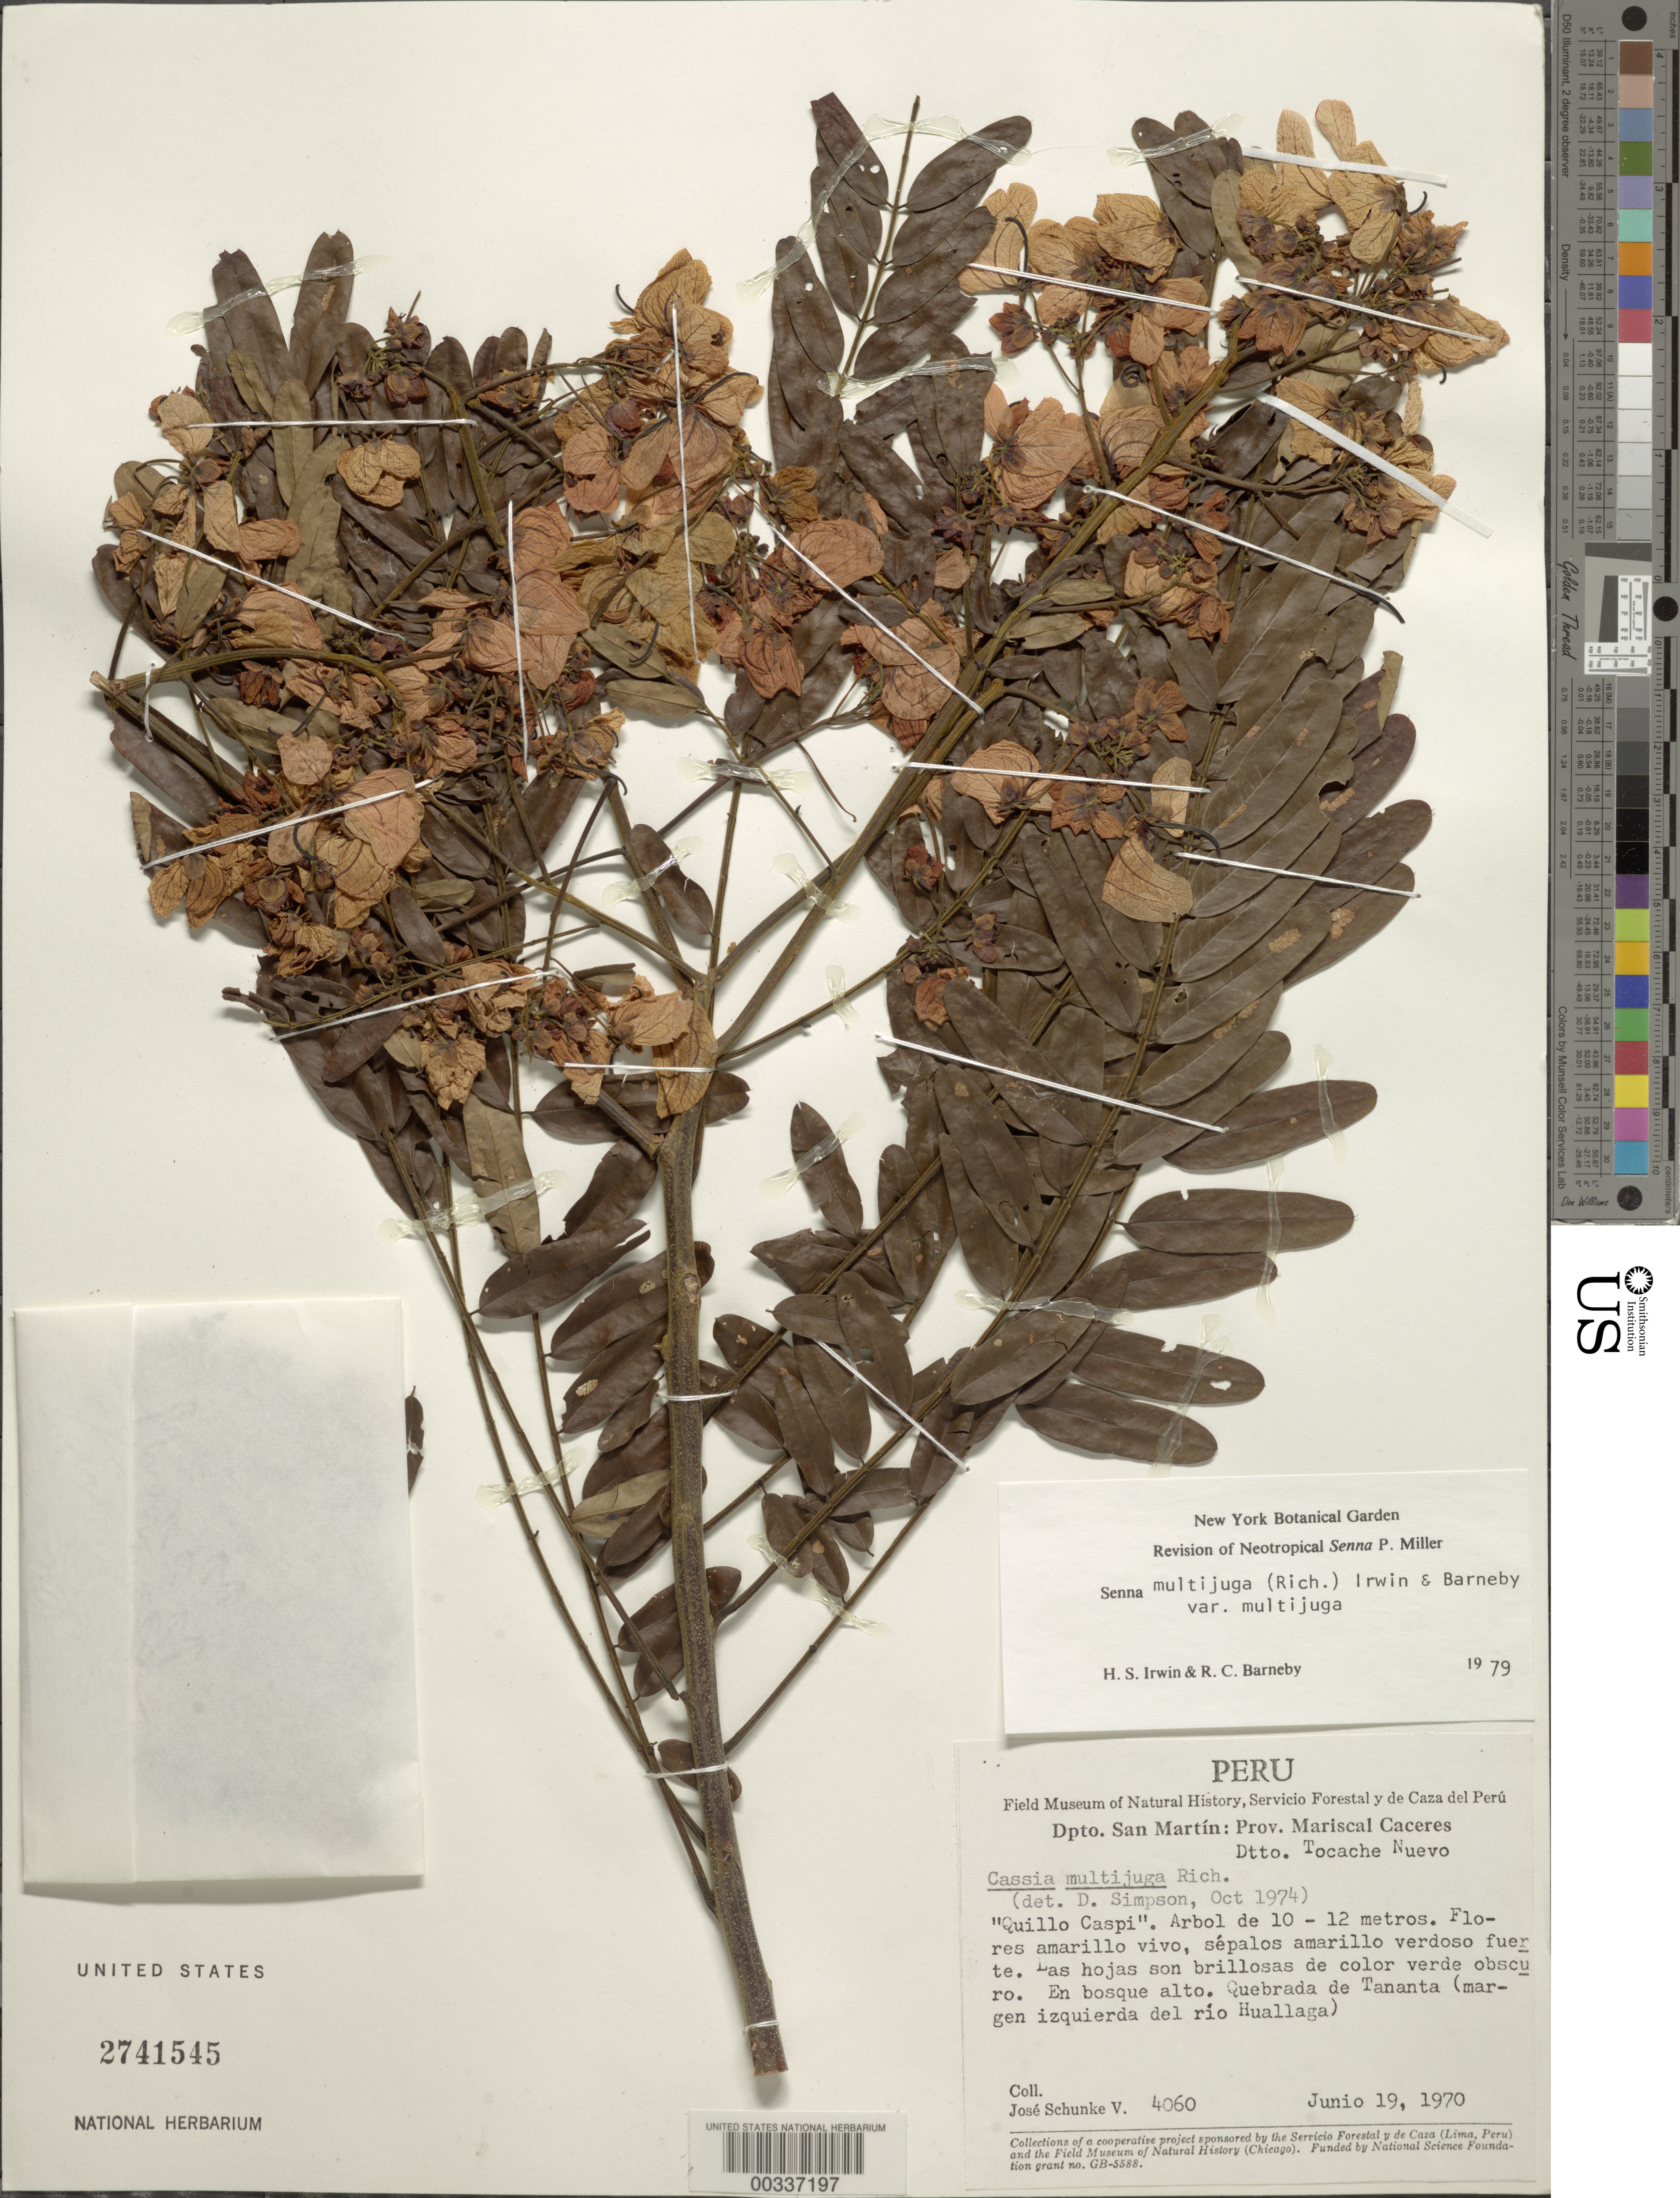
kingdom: Plantae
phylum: Tracheophyta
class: Magnoliopsida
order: Fabales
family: Fabaceae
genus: Senna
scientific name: Senna multijuga var. multijuga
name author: (Rich.) H.S. Irwin & Barneby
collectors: J. Schunke Vigo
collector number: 4060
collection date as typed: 19 Jun 1970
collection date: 1970-06-19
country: Peru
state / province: San Martín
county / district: Mariscal Cáceres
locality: Tocache nuevo dtto.; quebrada de tananta (left side of the rio huallaga)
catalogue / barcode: US 2741545